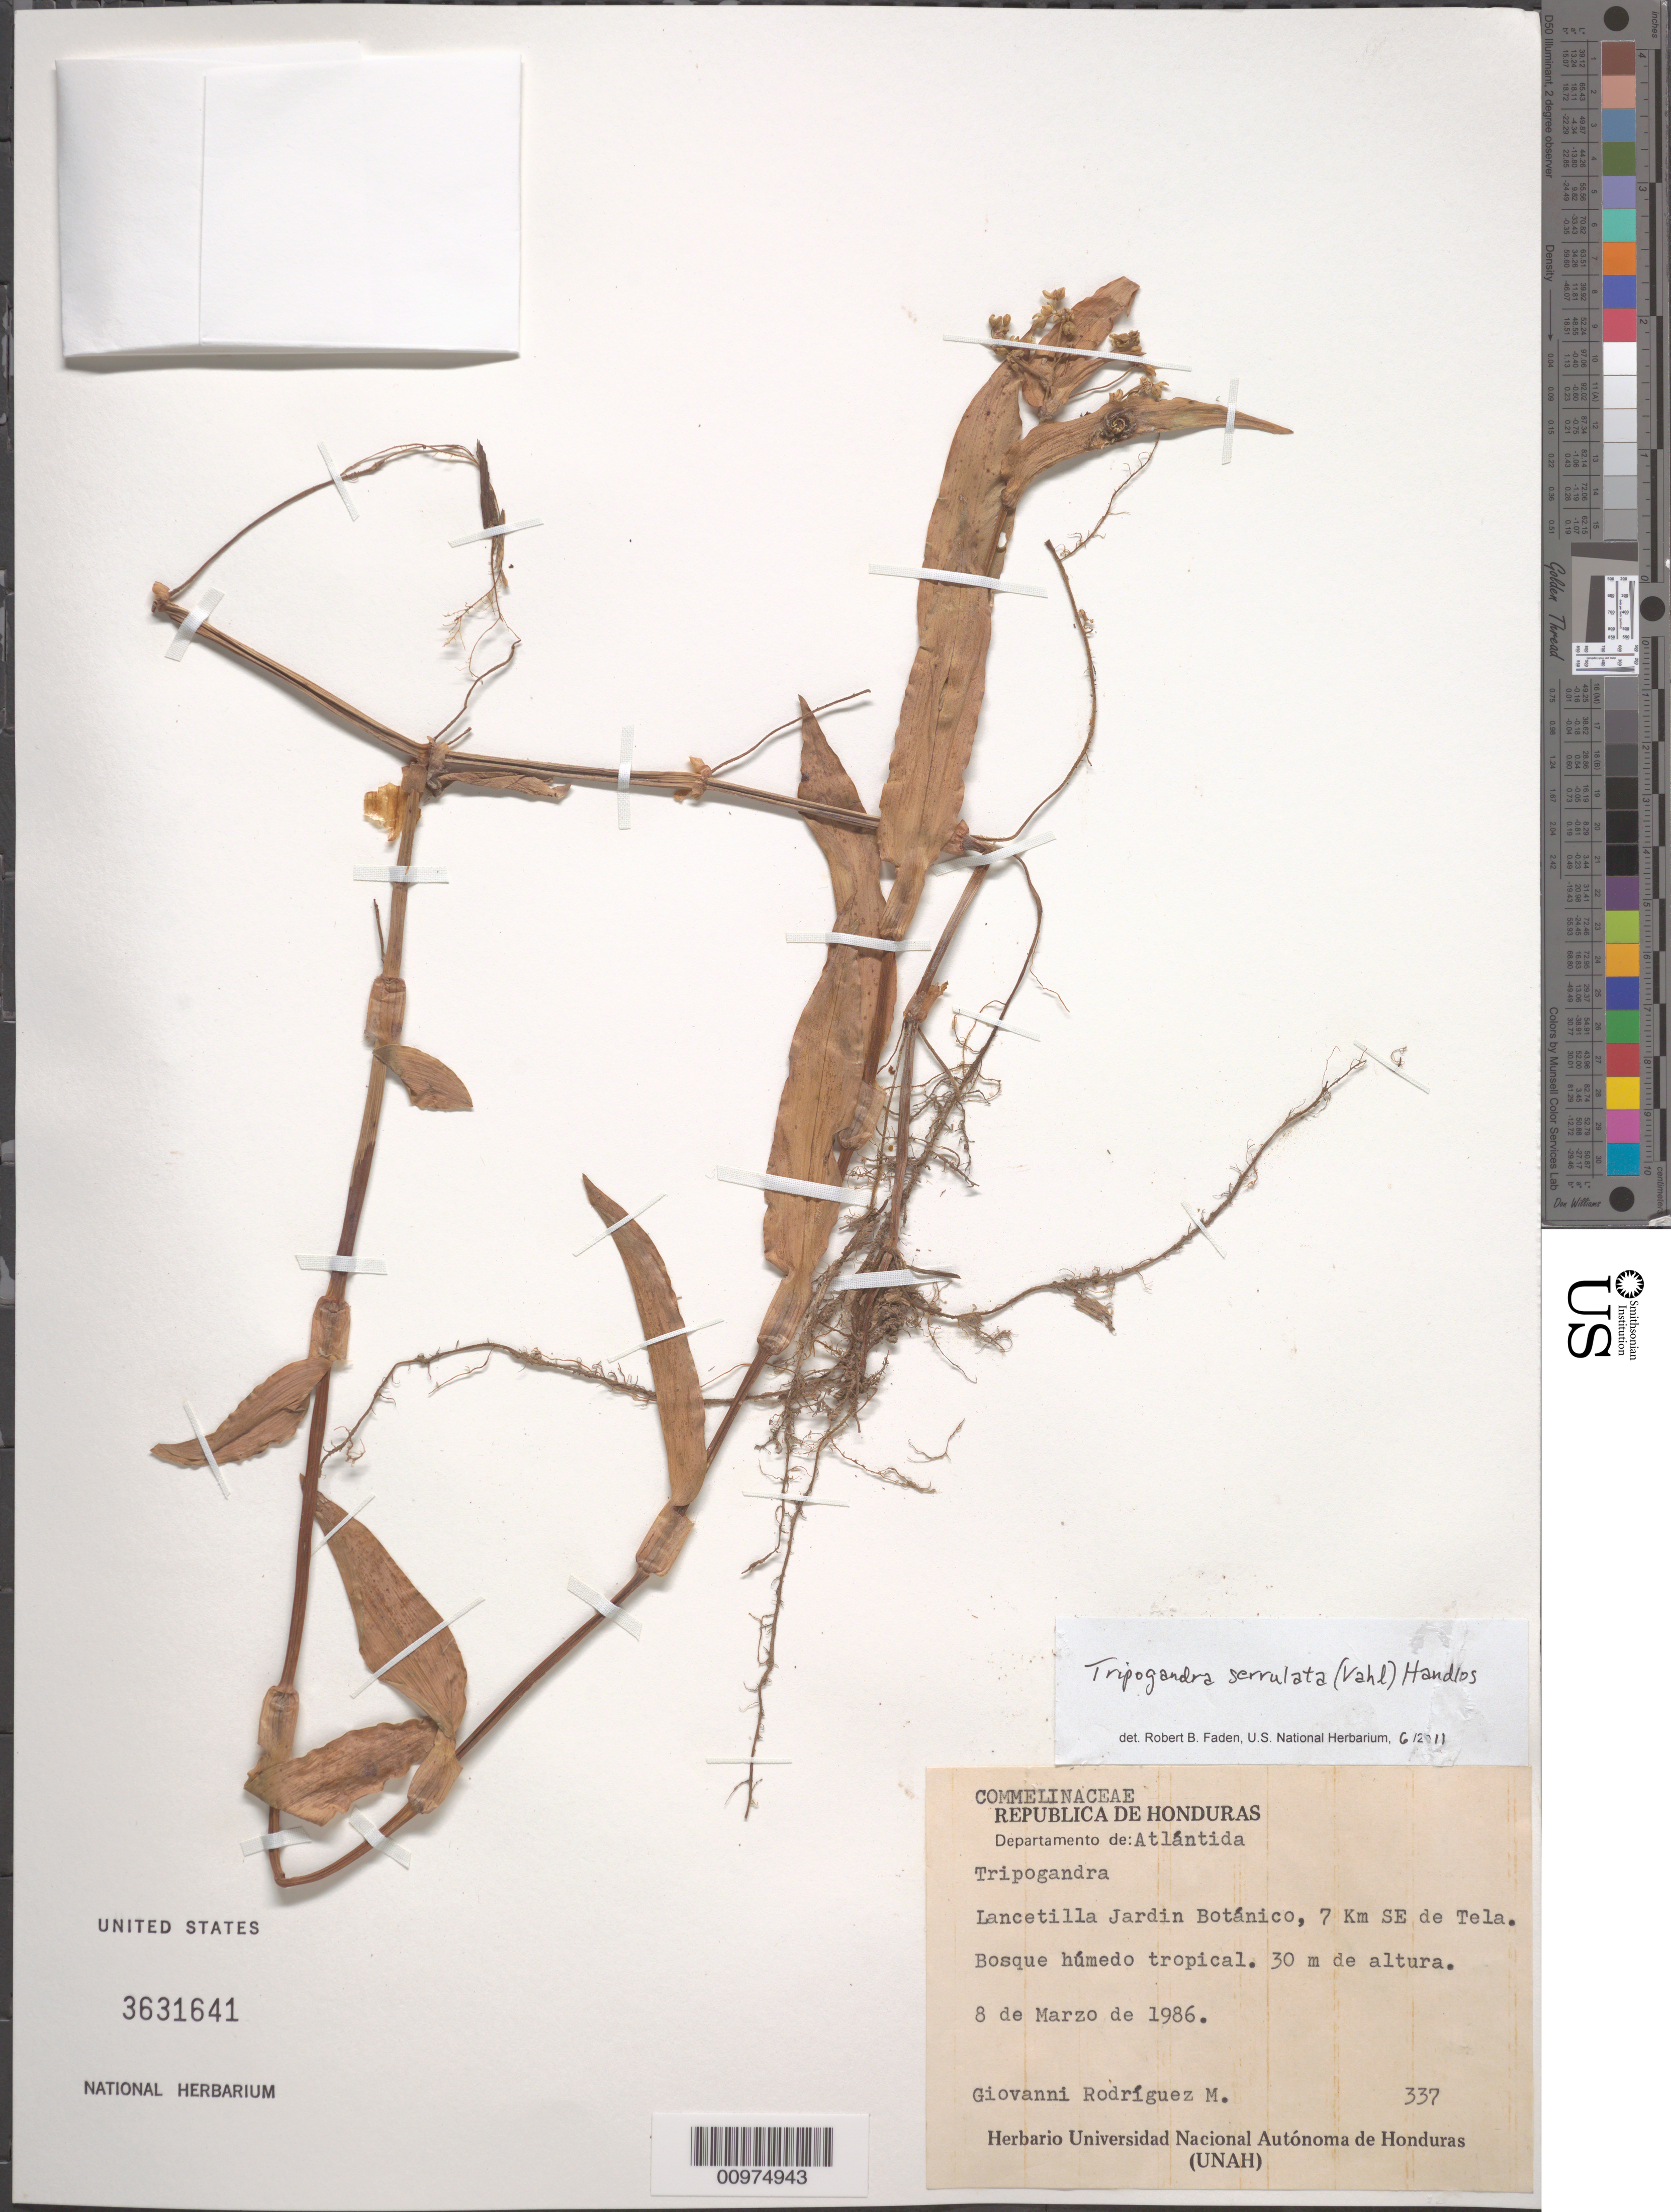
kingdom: Plantae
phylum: Tracheophyta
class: Liliopsida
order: Commelinales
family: Commelinaceae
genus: Tripogandra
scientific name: Tripogandra serrulata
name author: (Vahl) Handlos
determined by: Faden, Robert B., (US), Smithsonian Institution - National Museum of Natural History (UNITED STATES)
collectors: G. Rodríguez M.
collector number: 337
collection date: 1986-03-08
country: Honduras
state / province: Atlántida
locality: Lancetilla Jardin Botánico, 7 Km SE de Tela.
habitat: Bosque húmedo tropical.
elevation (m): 30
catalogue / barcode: US 3631641